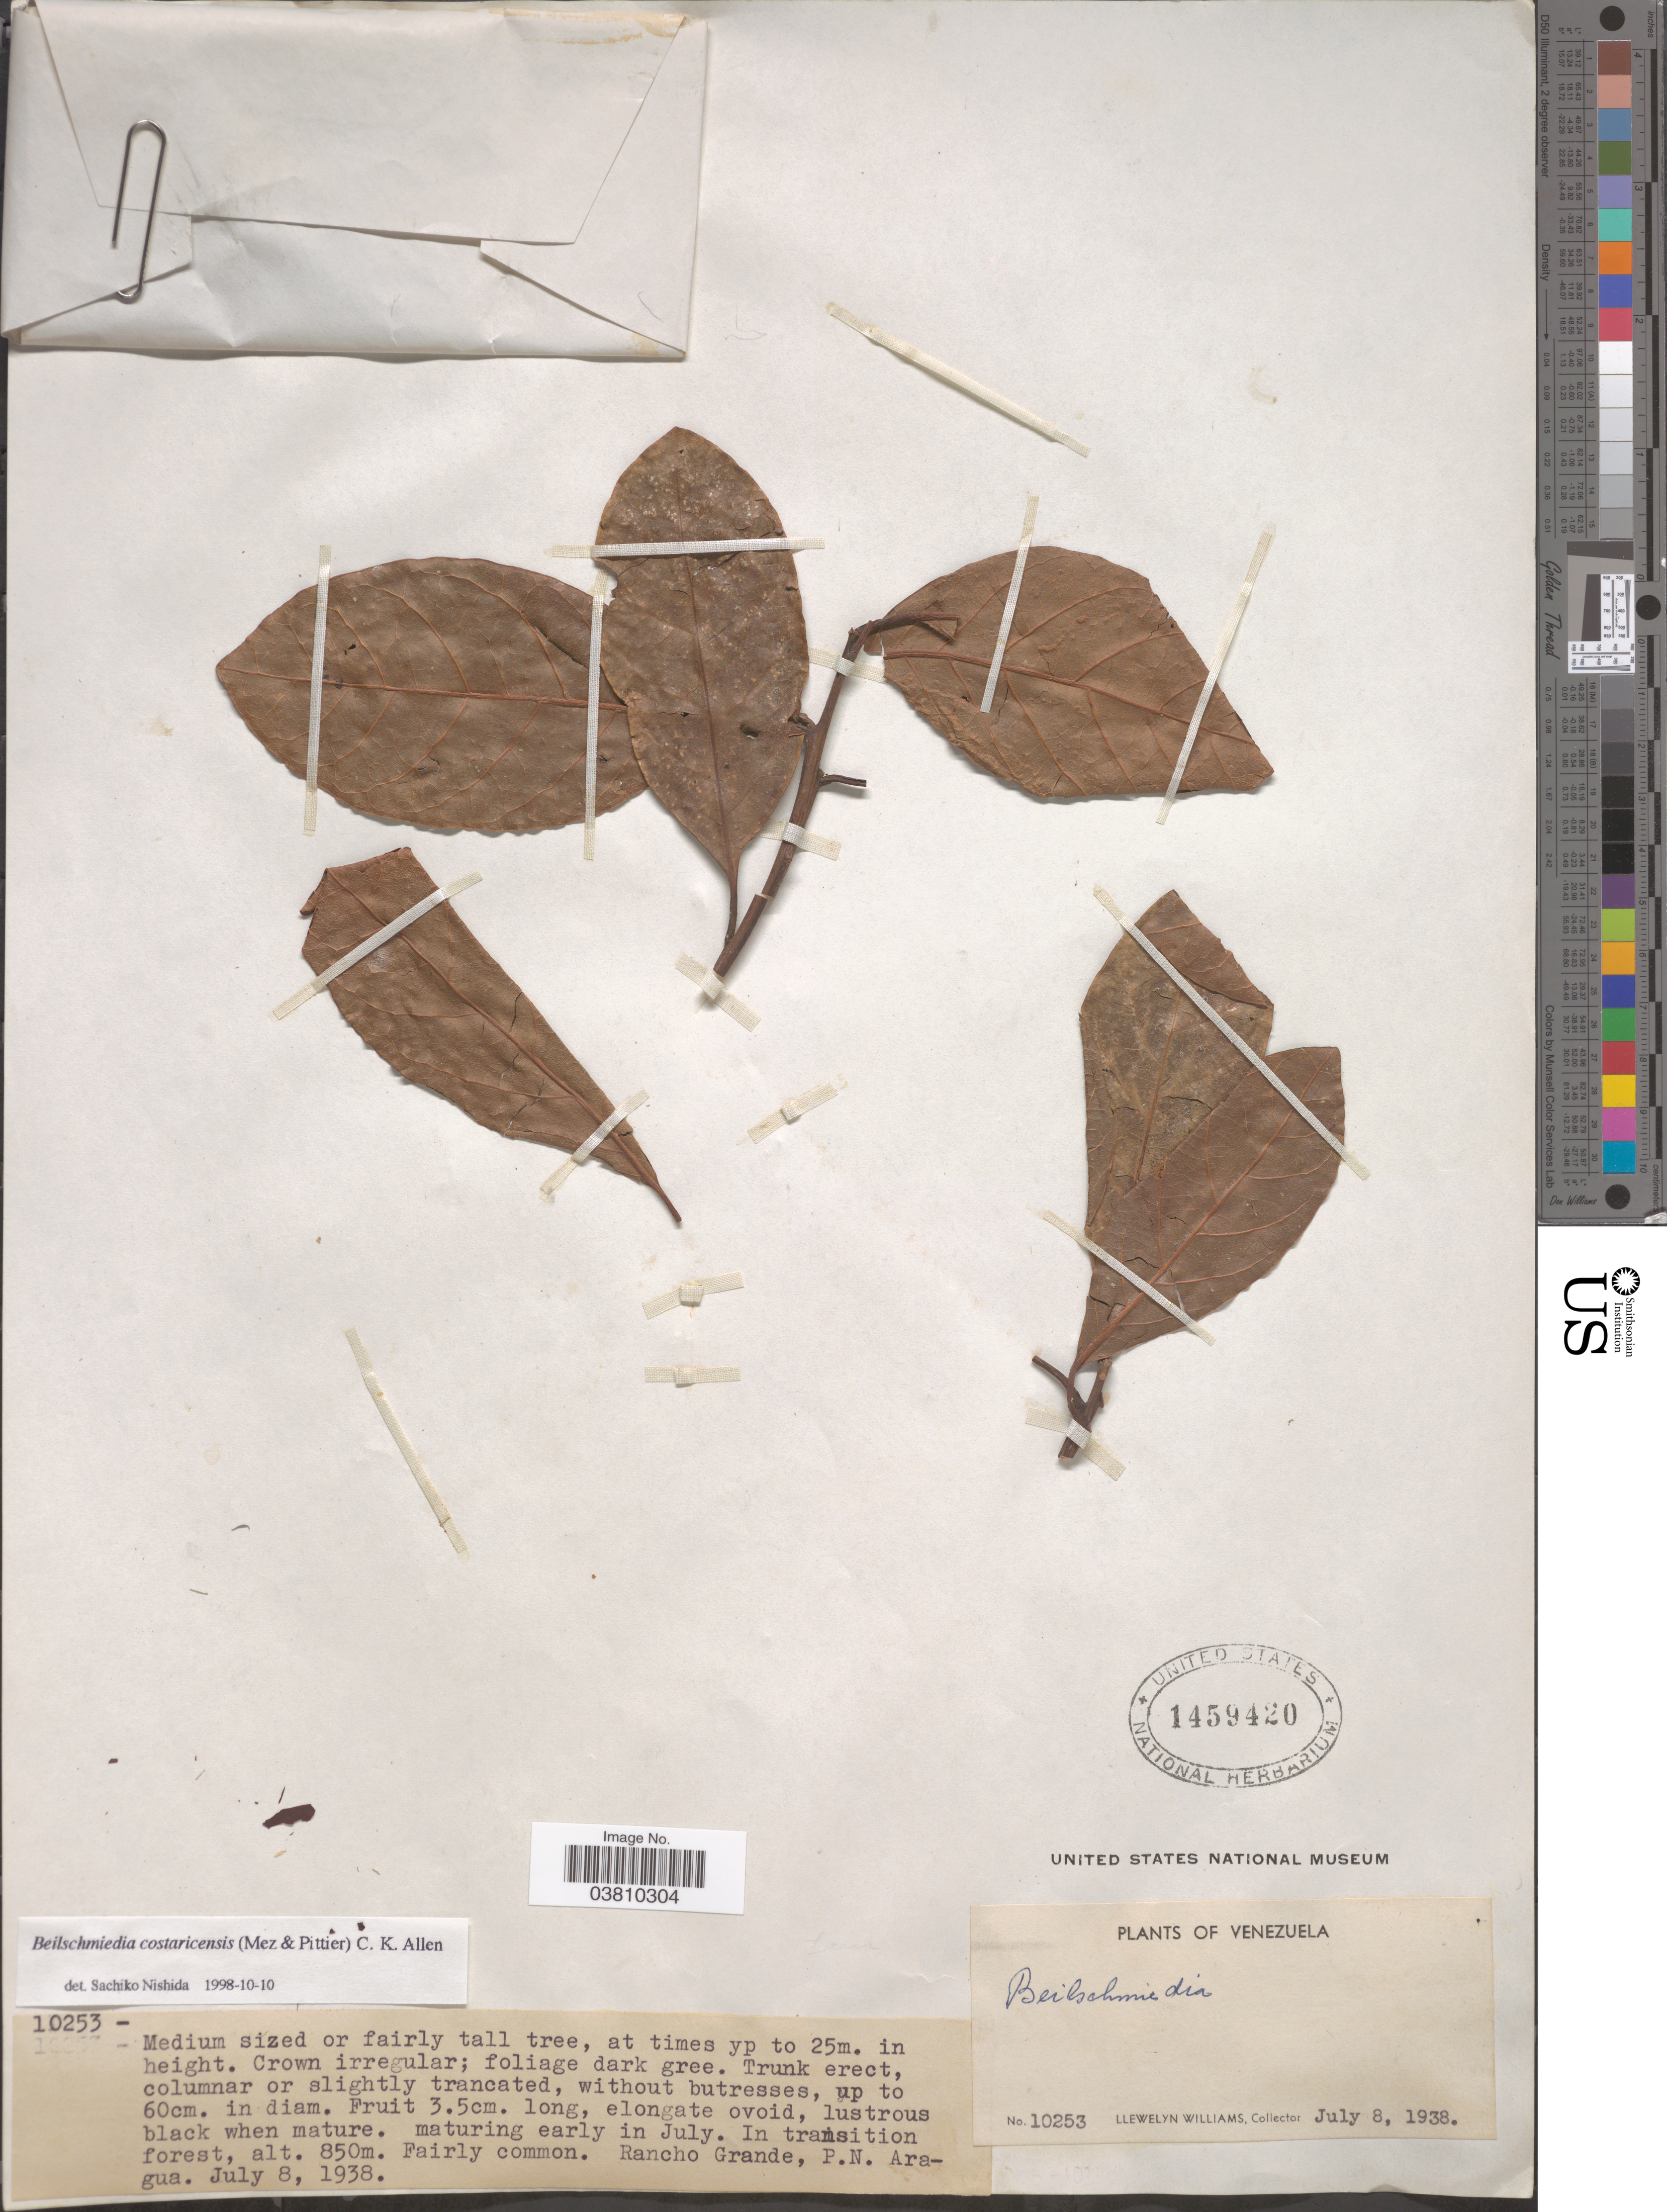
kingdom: Plantae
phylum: Tracheophyta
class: Magnoliopsida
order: Laurales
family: Lauraceae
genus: Beilschmiedia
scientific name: Beilschmiedia costaricensis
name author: (Mez & Pittier) C.K. Allen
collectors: Ll. Williams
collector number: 10253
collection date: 1938-07-08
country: Venezuela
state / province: Aragua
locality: Rancho Grande, P.N.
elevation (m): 850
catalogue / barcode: US 1459420